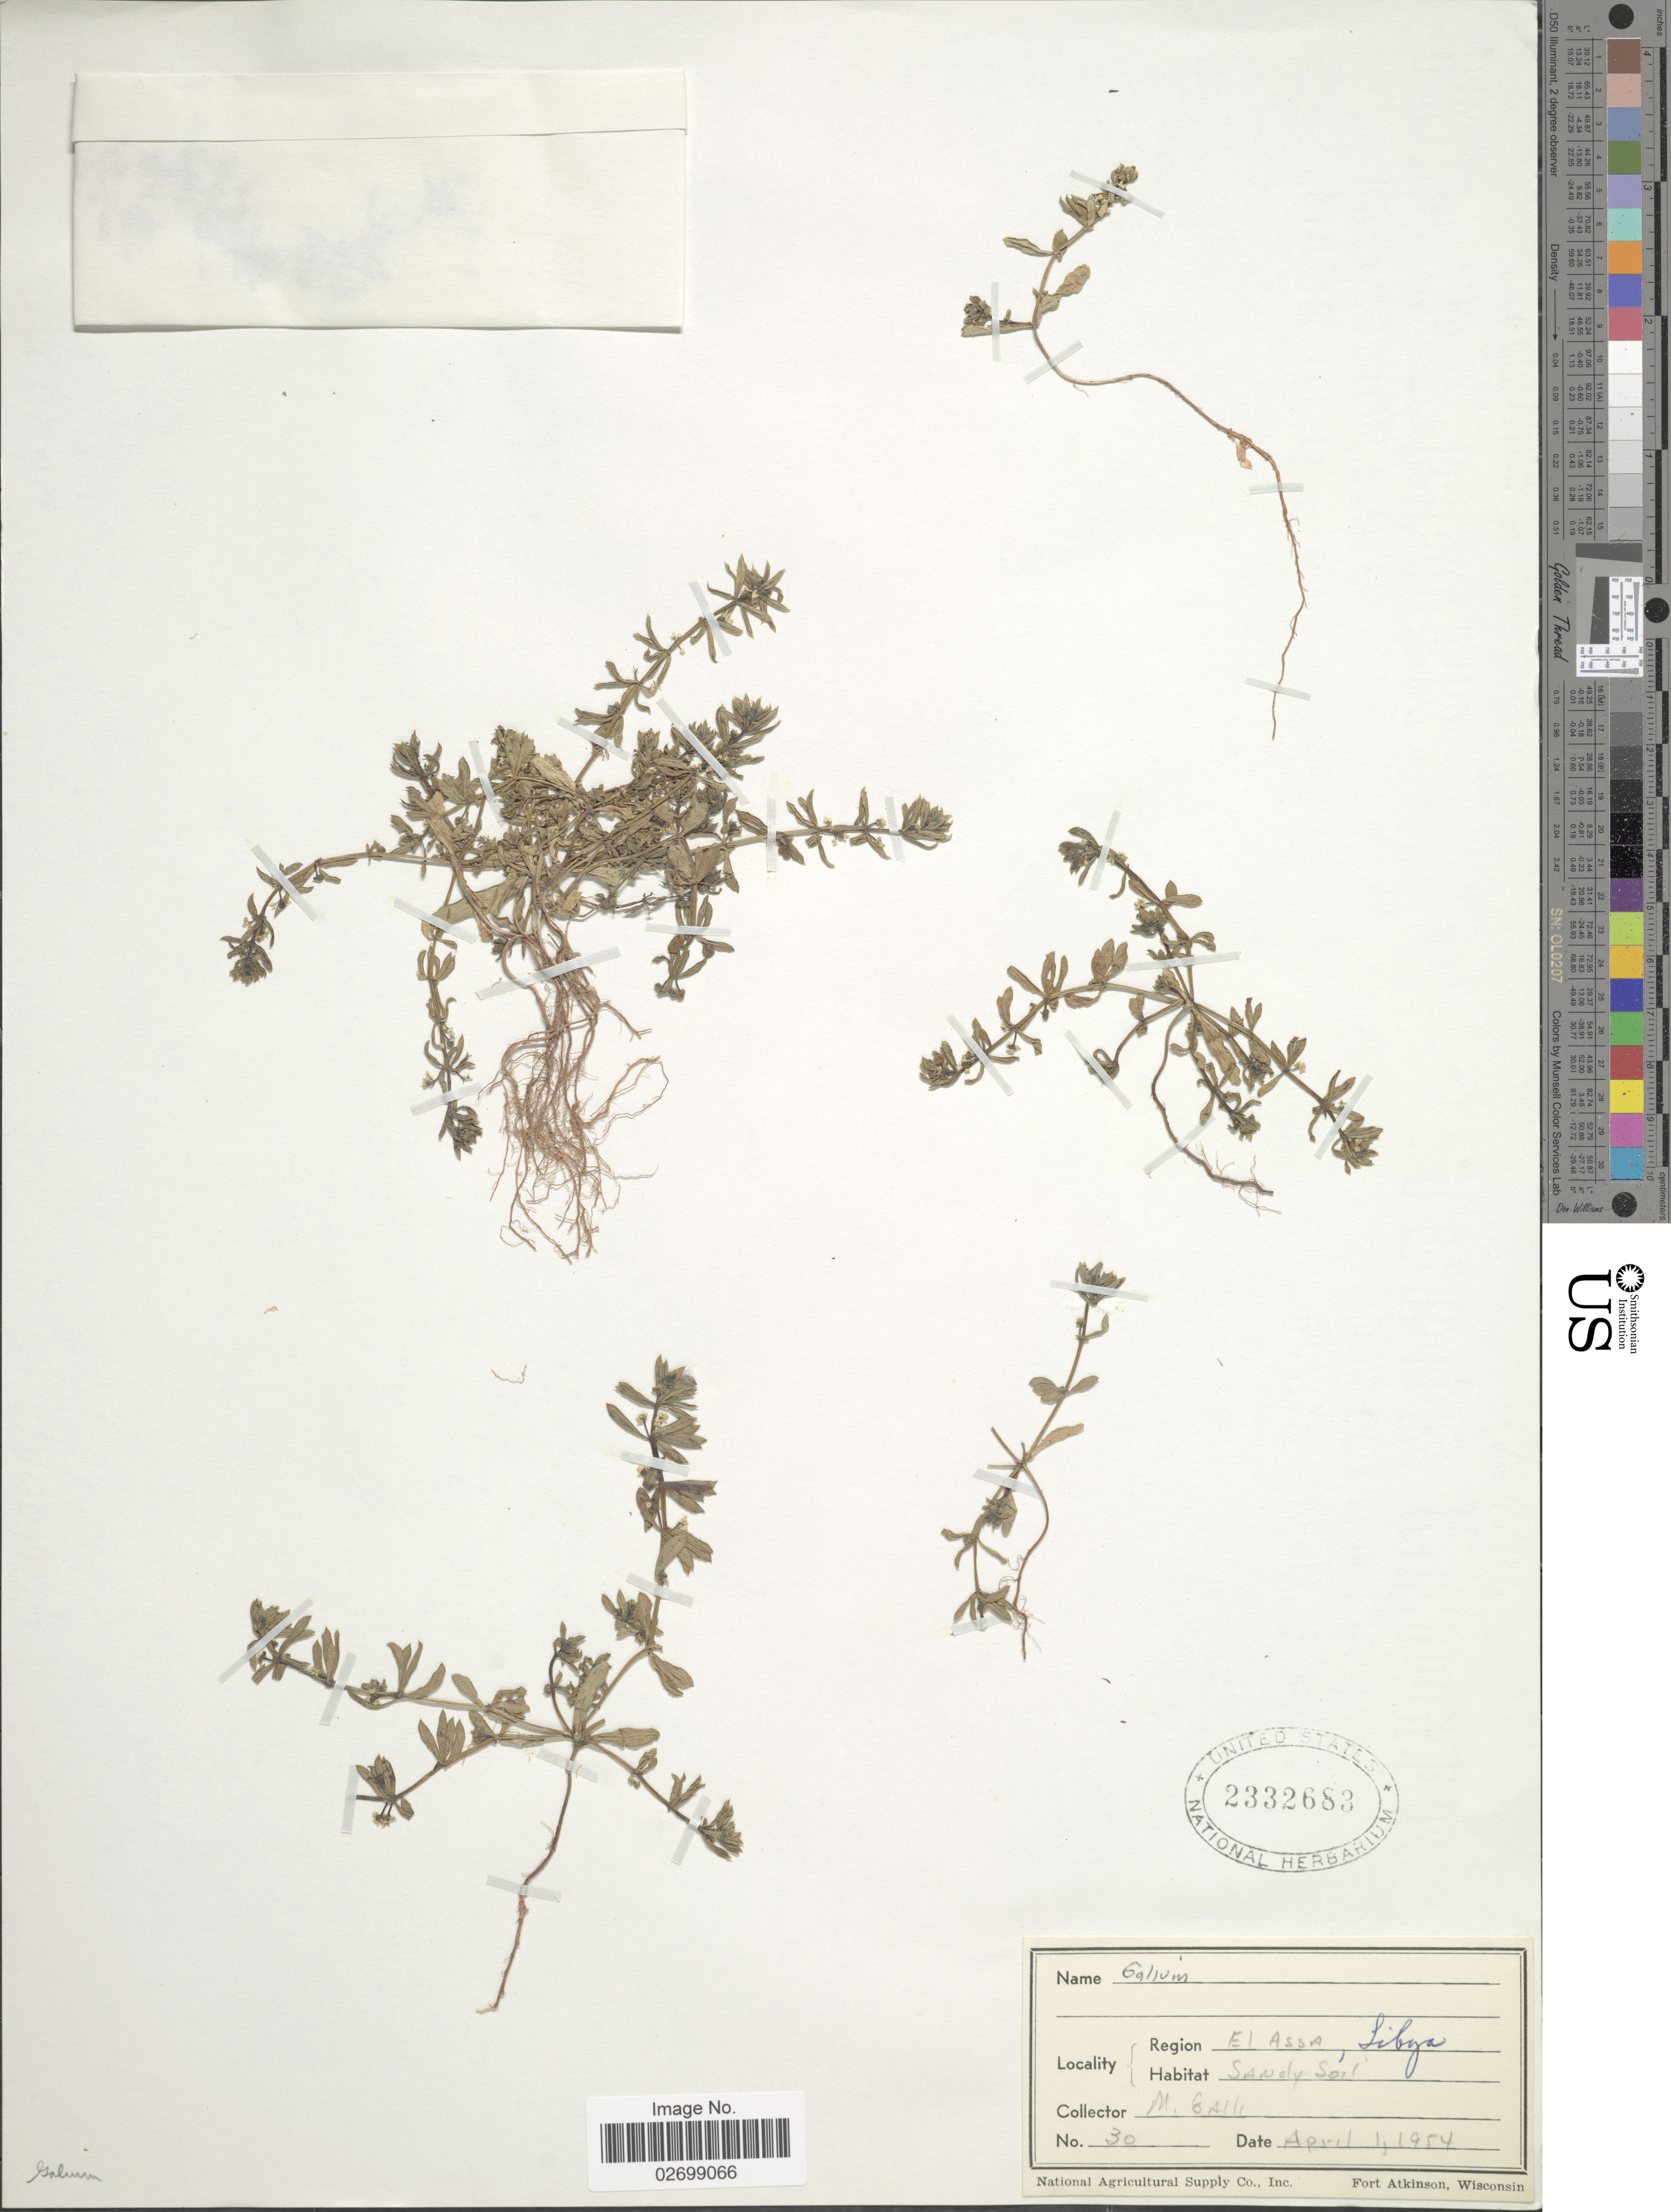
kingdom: Plantae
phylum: Tracheophyta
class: Magnoliopsida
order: Gentianales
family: Rubiaceae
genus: Galium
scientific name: Galium sp.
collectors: M. Galli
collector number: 30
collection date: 1954-04-01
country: Libya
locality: Region El Assa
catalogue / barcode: US 2332683